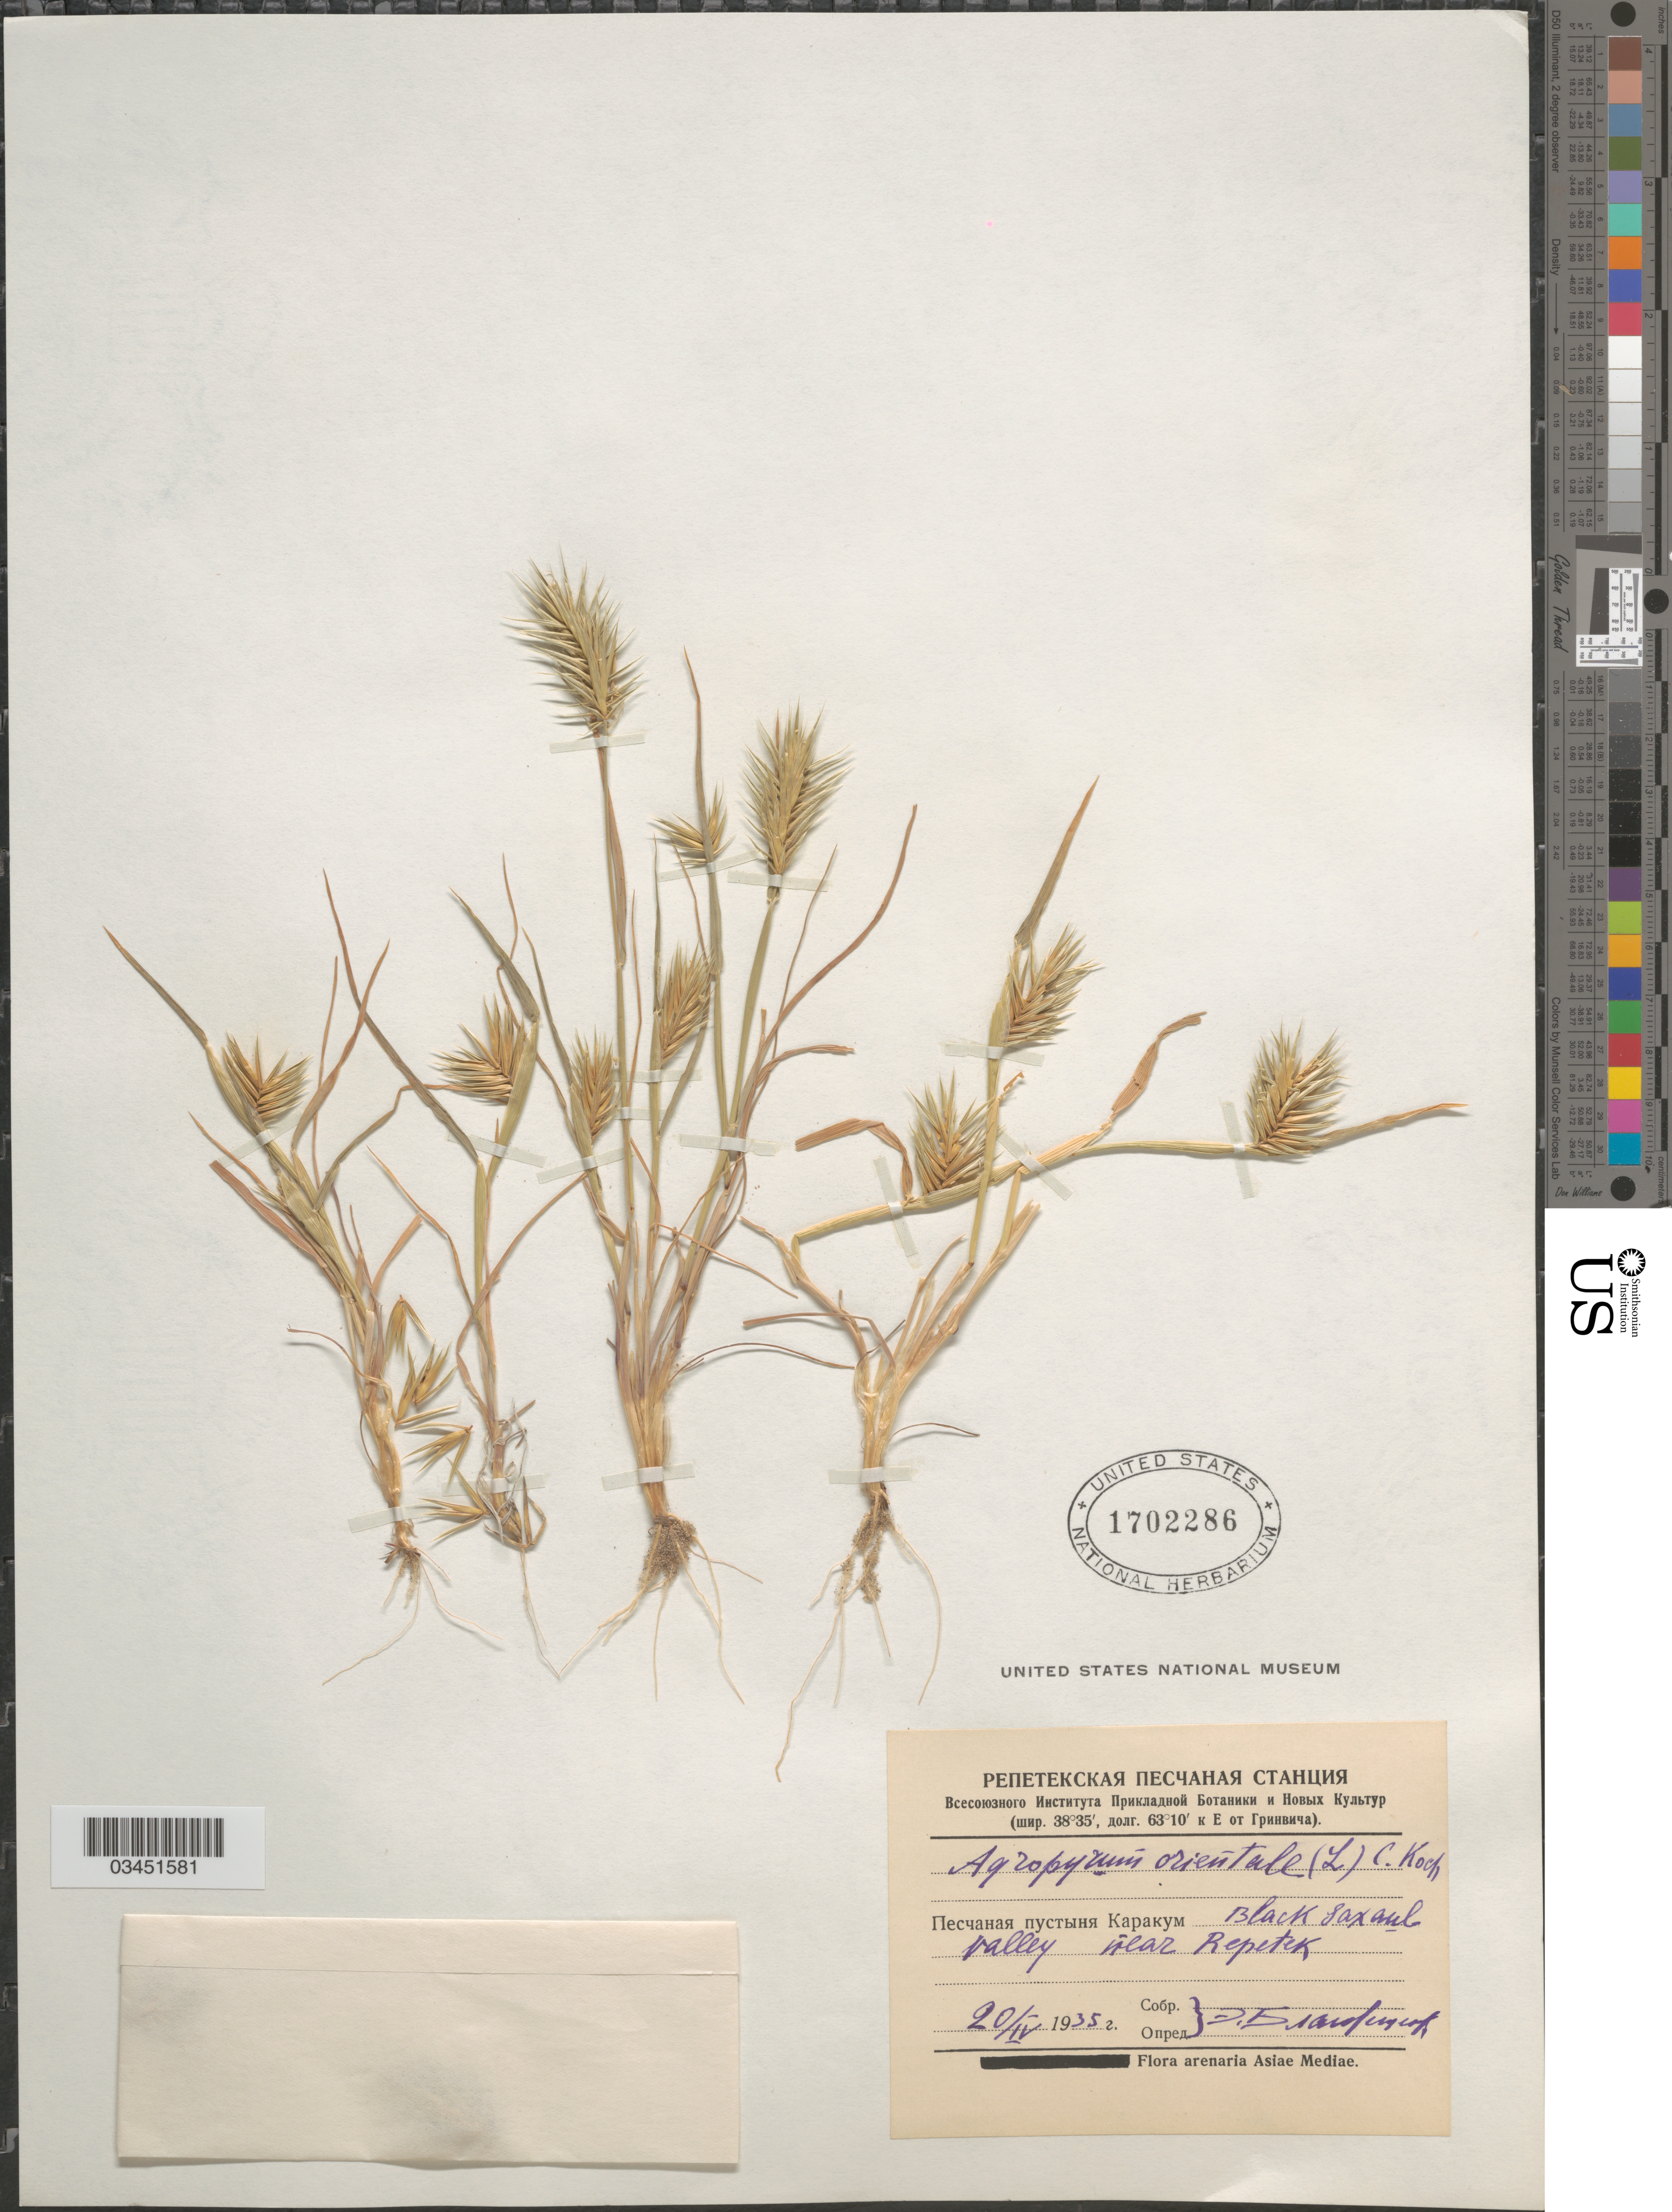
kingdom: Plantae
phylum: Tracheophyta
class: Liliopsida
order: Poales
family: Poaceae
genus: Eremopyrum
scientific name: Eremopyrum bonaepartis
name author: (Spreng.) Nevski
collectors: E. Blagoveshchenskiy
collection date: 1935-04-20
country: Turkmenistan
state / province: Lebap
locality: Black Saxaul valley near Repetek. Arenaria Asia Mediae.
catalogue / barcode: US 1702286